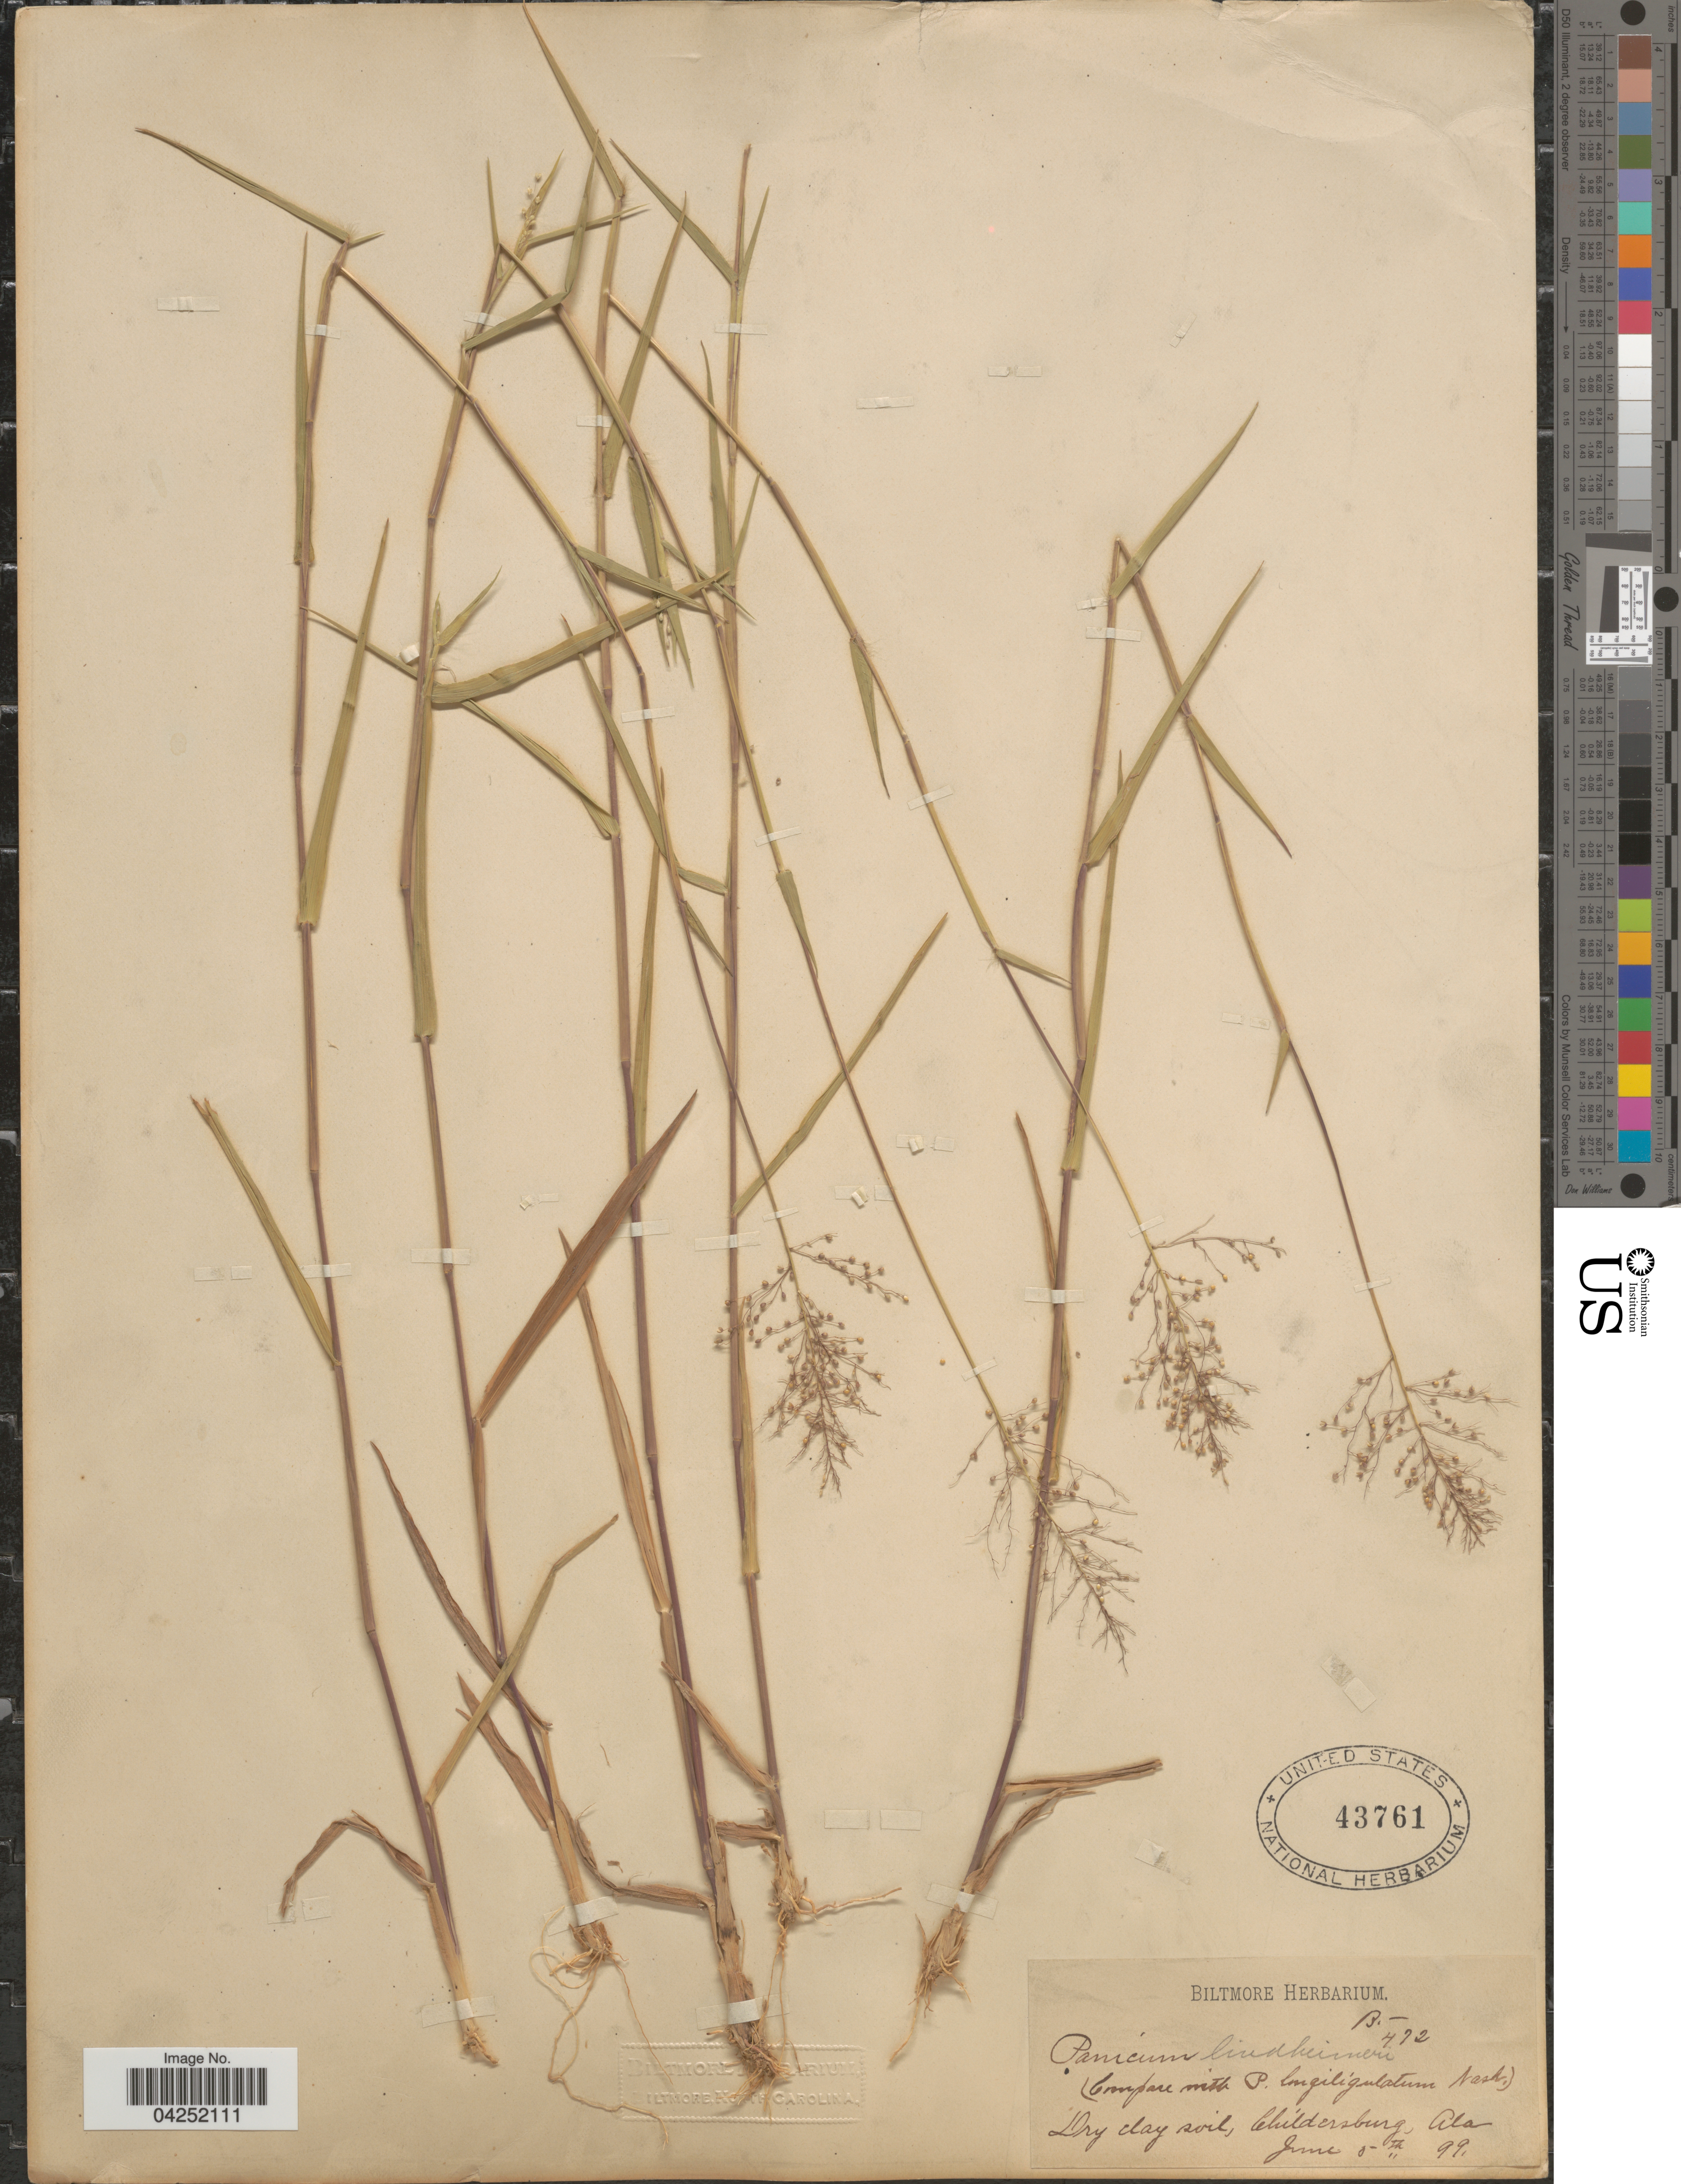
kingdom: Plantae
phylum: Tracheophyta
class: Liliopsida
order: Poales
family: Poaceae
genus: Dichanthelium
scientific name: Dichanthelium acuminatum var. lindheimeri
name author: (Nash) Gould & C.A. Clark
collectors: ex herb. Biltmore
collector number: B472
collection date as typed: Transcribed d/m/y: 5/6/99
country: United States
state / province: Alabama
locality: Dry clay soil, Childersburg.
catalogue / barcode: US 43761